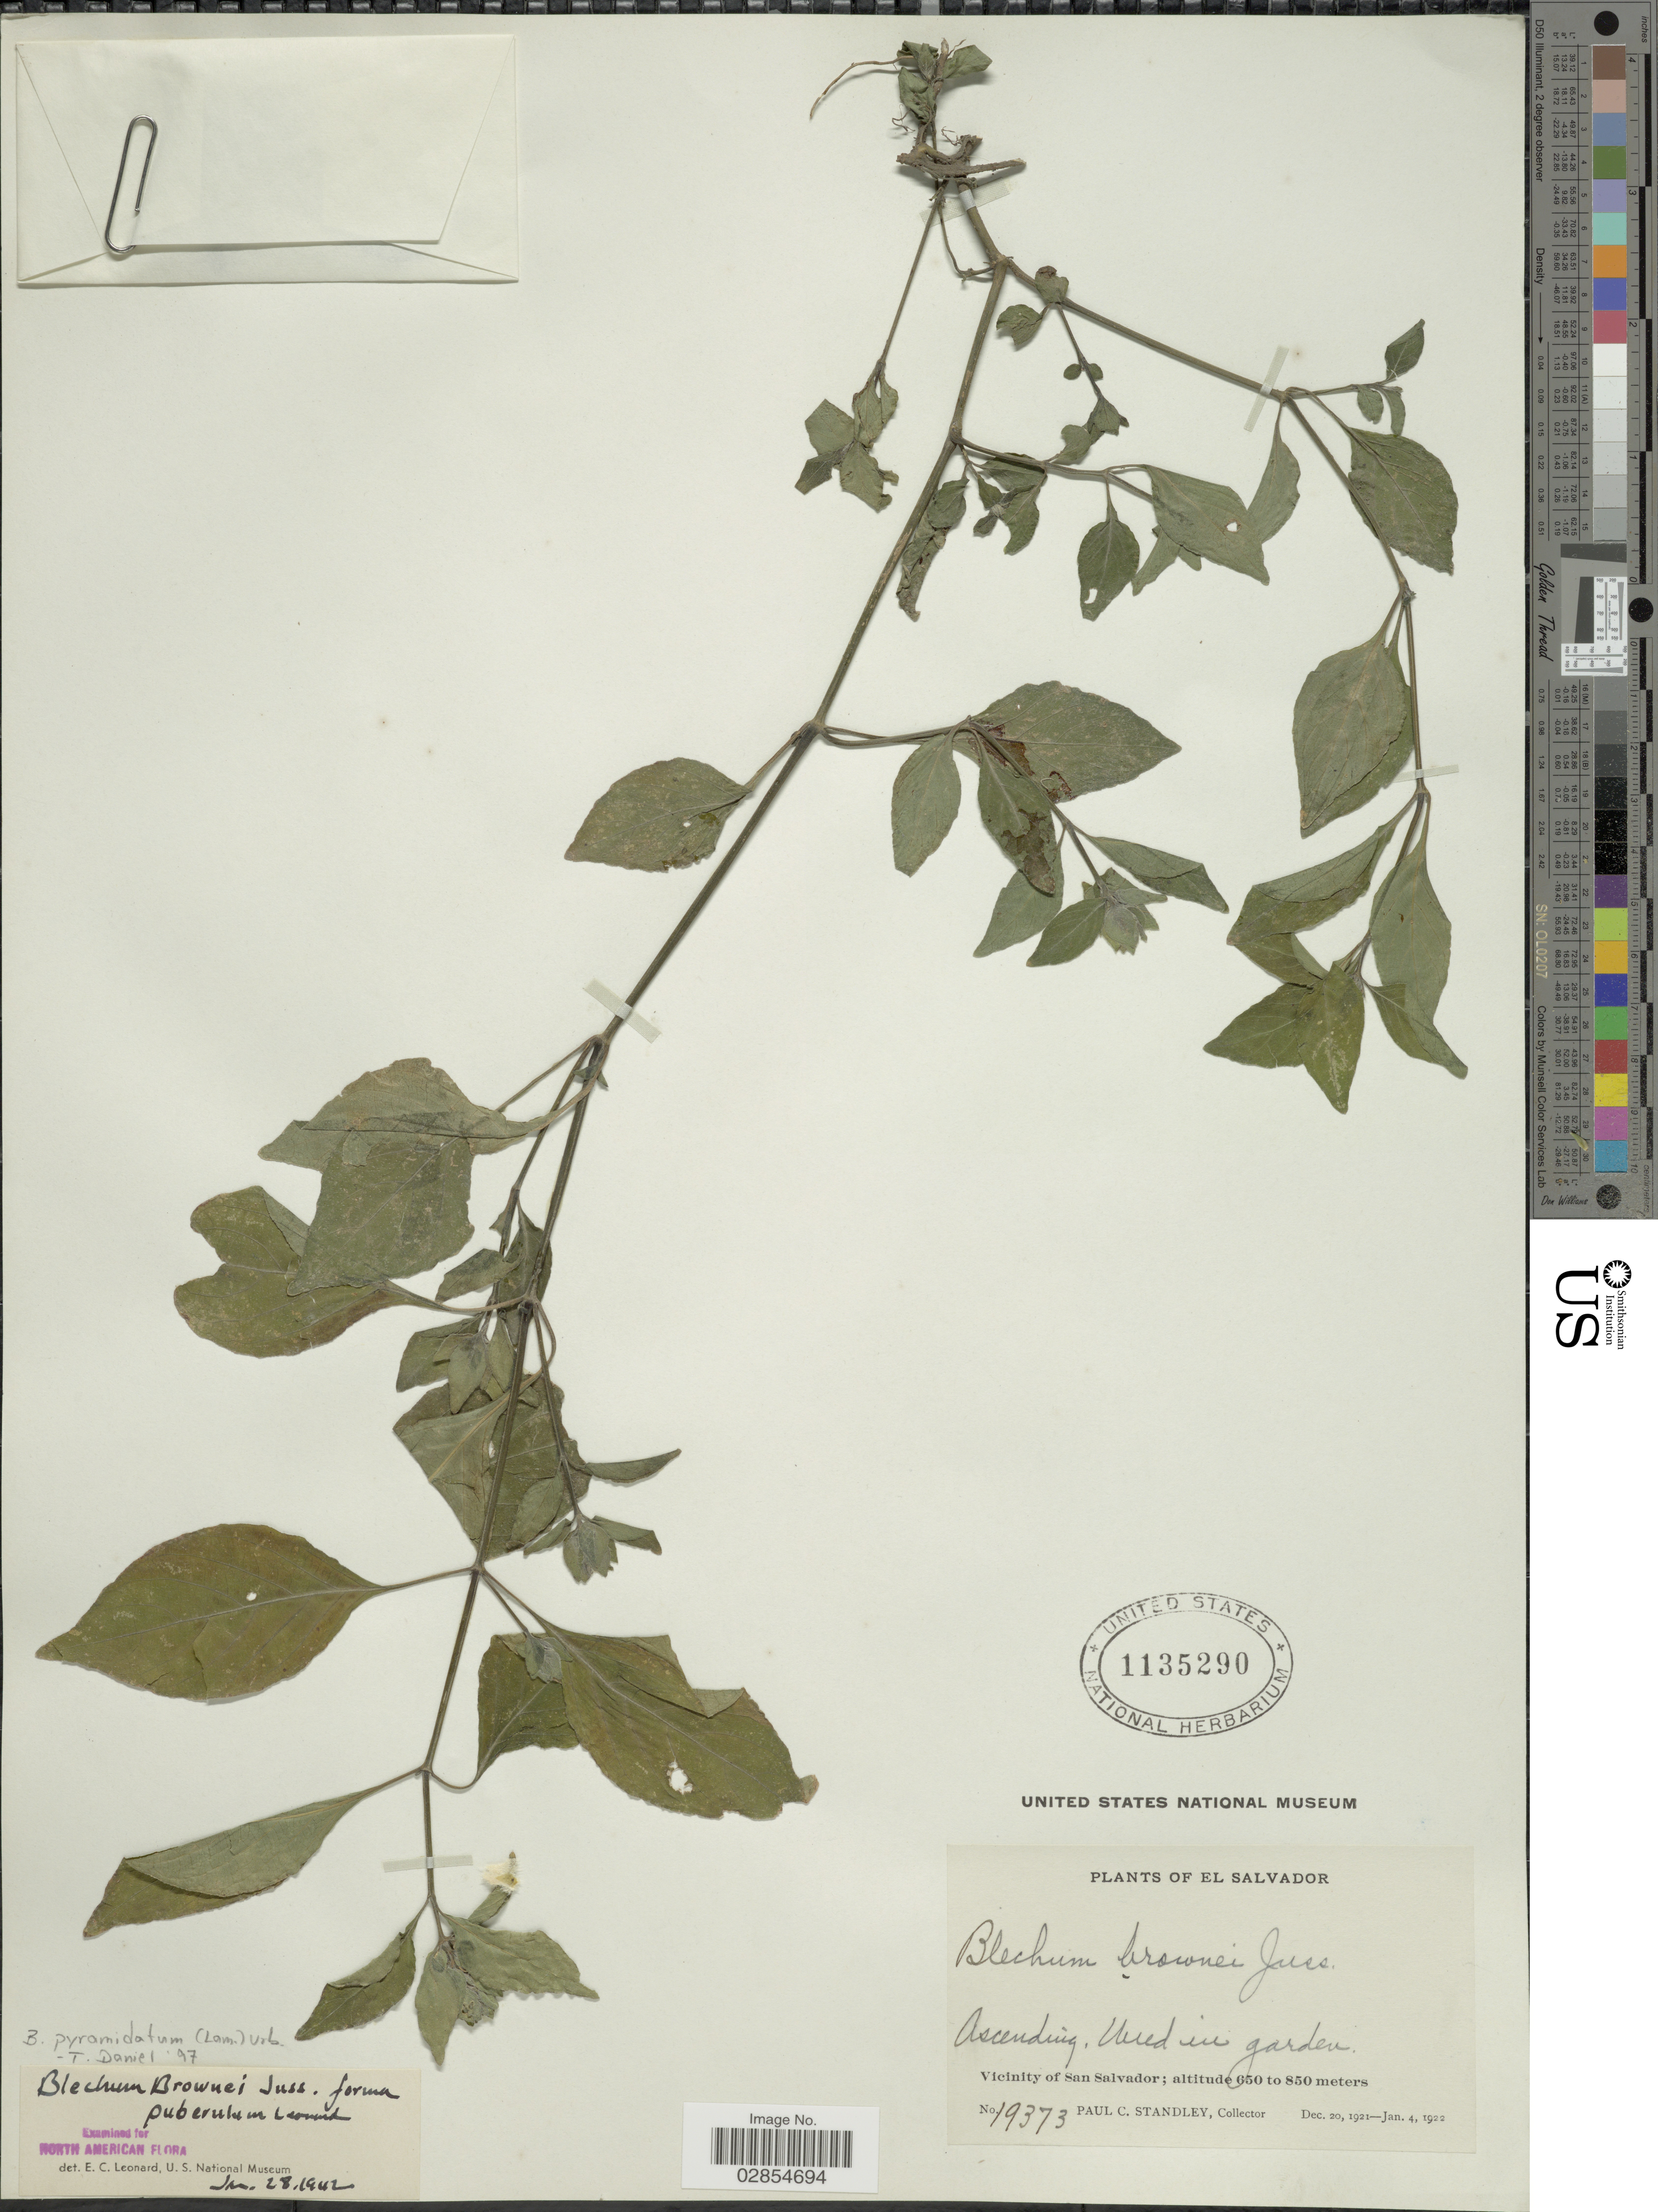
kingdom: Plantae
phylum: Tracheophyta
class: Magnoliopsida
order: Lamiales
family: Acanthaceae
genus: Blechum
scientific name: Blechum pyramidatum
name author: (Lam.) Urb.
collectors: P. C. Standley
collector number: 19373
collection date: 1921-12-20/1922-01-04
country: El Salvador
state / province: San Salvador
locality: Vicinity of San Salvador.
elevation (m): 650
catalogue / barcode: US 1135290